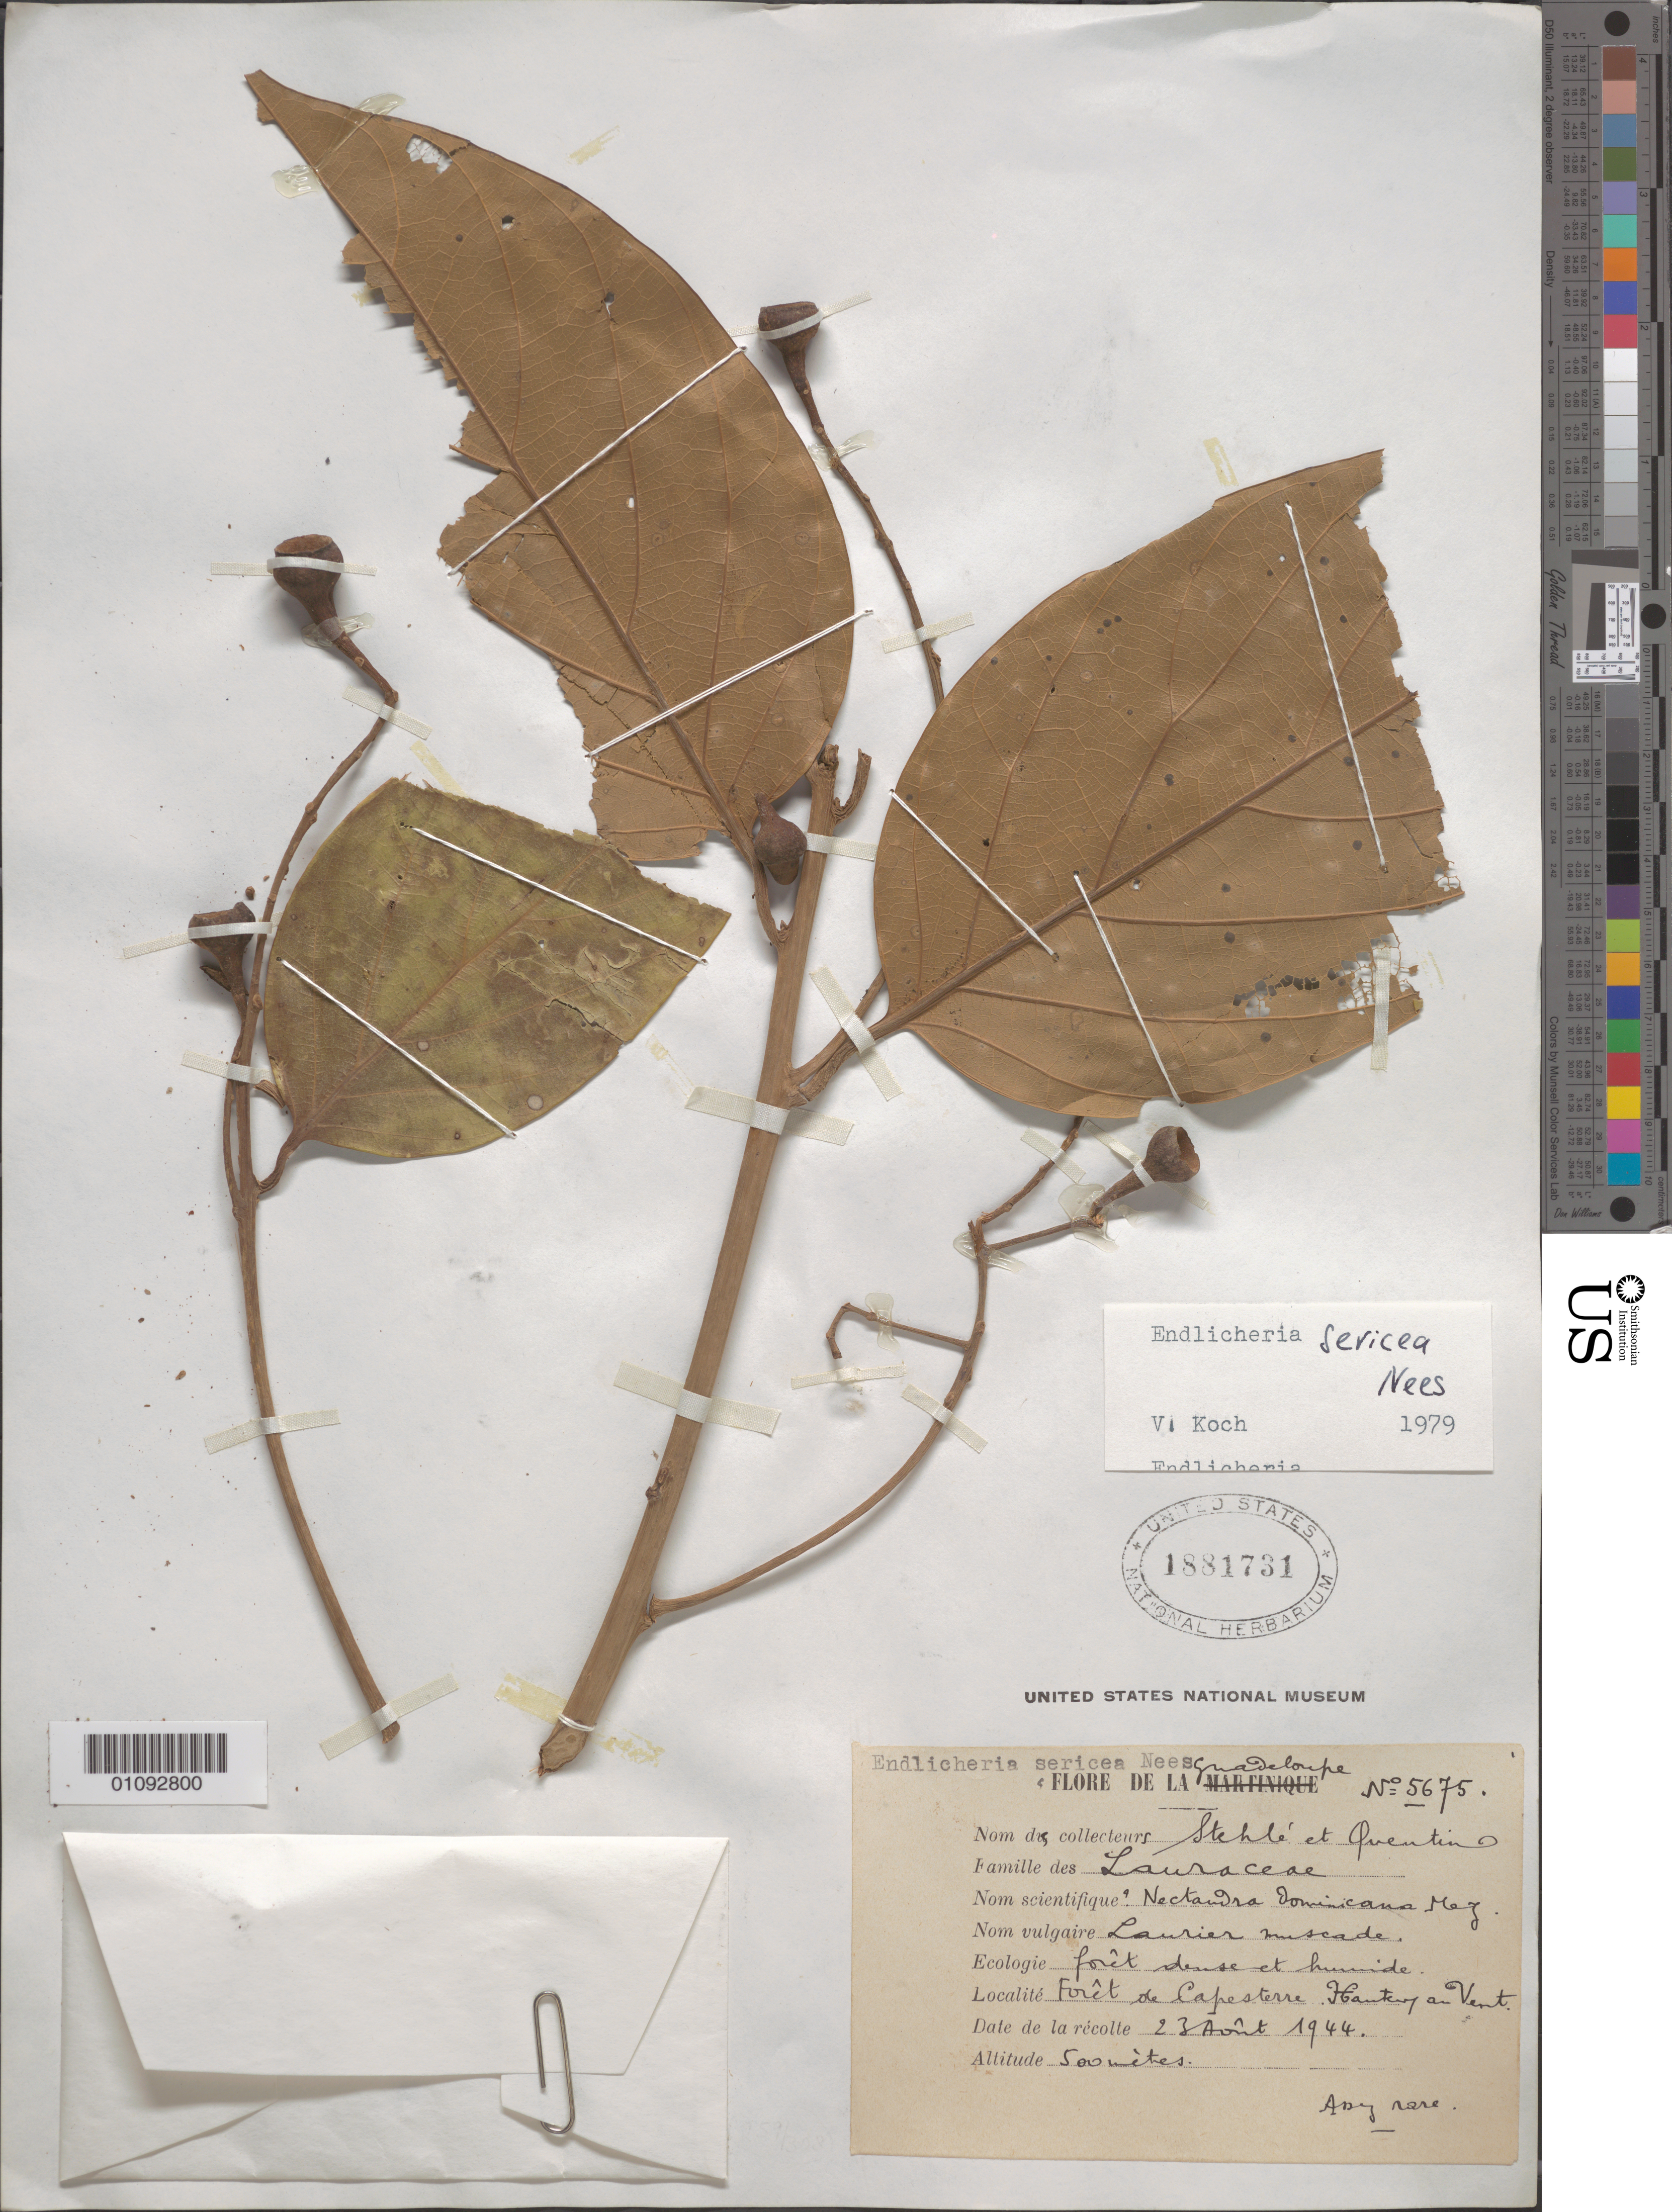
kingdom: Plantae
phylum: Tracheophyta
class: Magnoliopsida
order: Laurales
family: Lauraceae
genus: Endlicheria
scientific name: Endlicheria sericea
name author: Nees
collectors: H. Stehlé & R. Quentin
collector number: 5675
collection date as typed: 23 Aug 1944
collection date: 1944-08-23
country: Guadeloupe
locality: Forest of Cafesterre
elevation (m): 500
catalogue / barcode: US 1881731